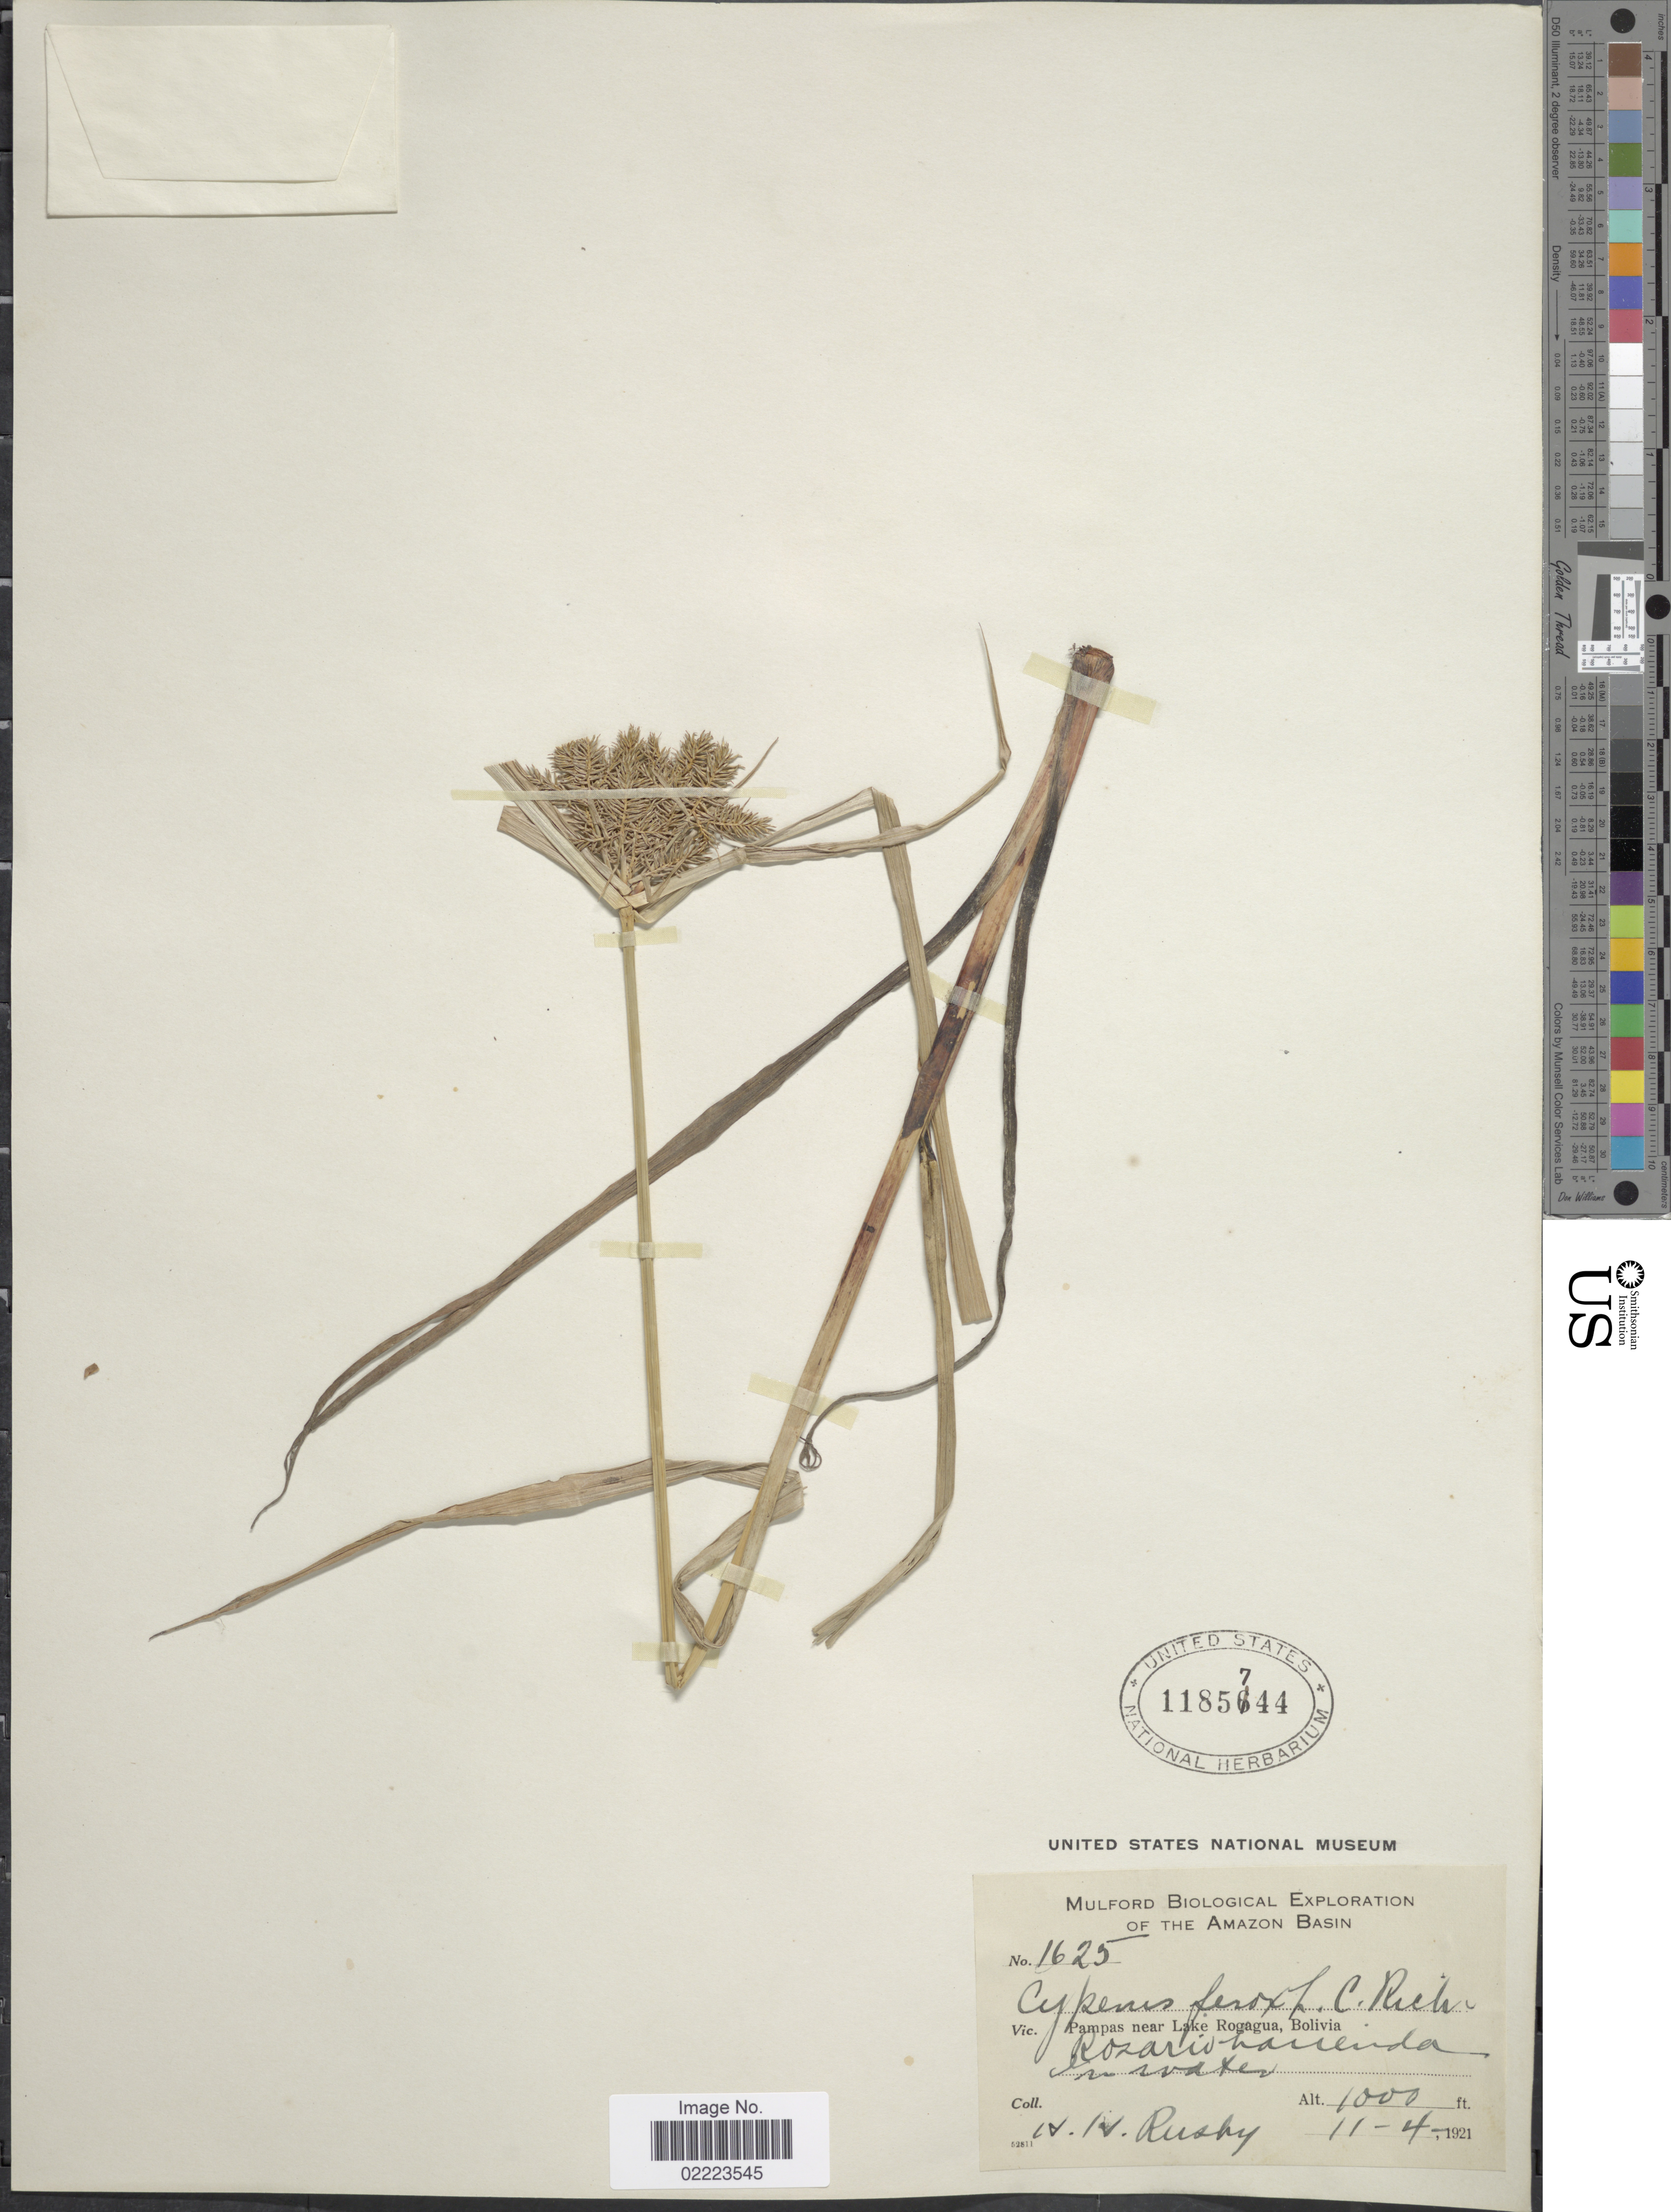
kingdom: Plantae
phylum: Tracheophyta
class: Liliopsida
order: Poales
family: Cyperaceae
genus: Cyperus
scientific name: Cyperus odoratus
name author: L.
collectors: H. H. Rusby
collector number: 1625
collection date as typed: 11-4-1921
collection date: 1921-11-04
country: Bolivia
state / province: Beni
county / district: José Ballivián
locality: Pampas near Lake Rogagua. Rosario Hacienda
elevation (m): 305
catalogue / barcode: US 1185744